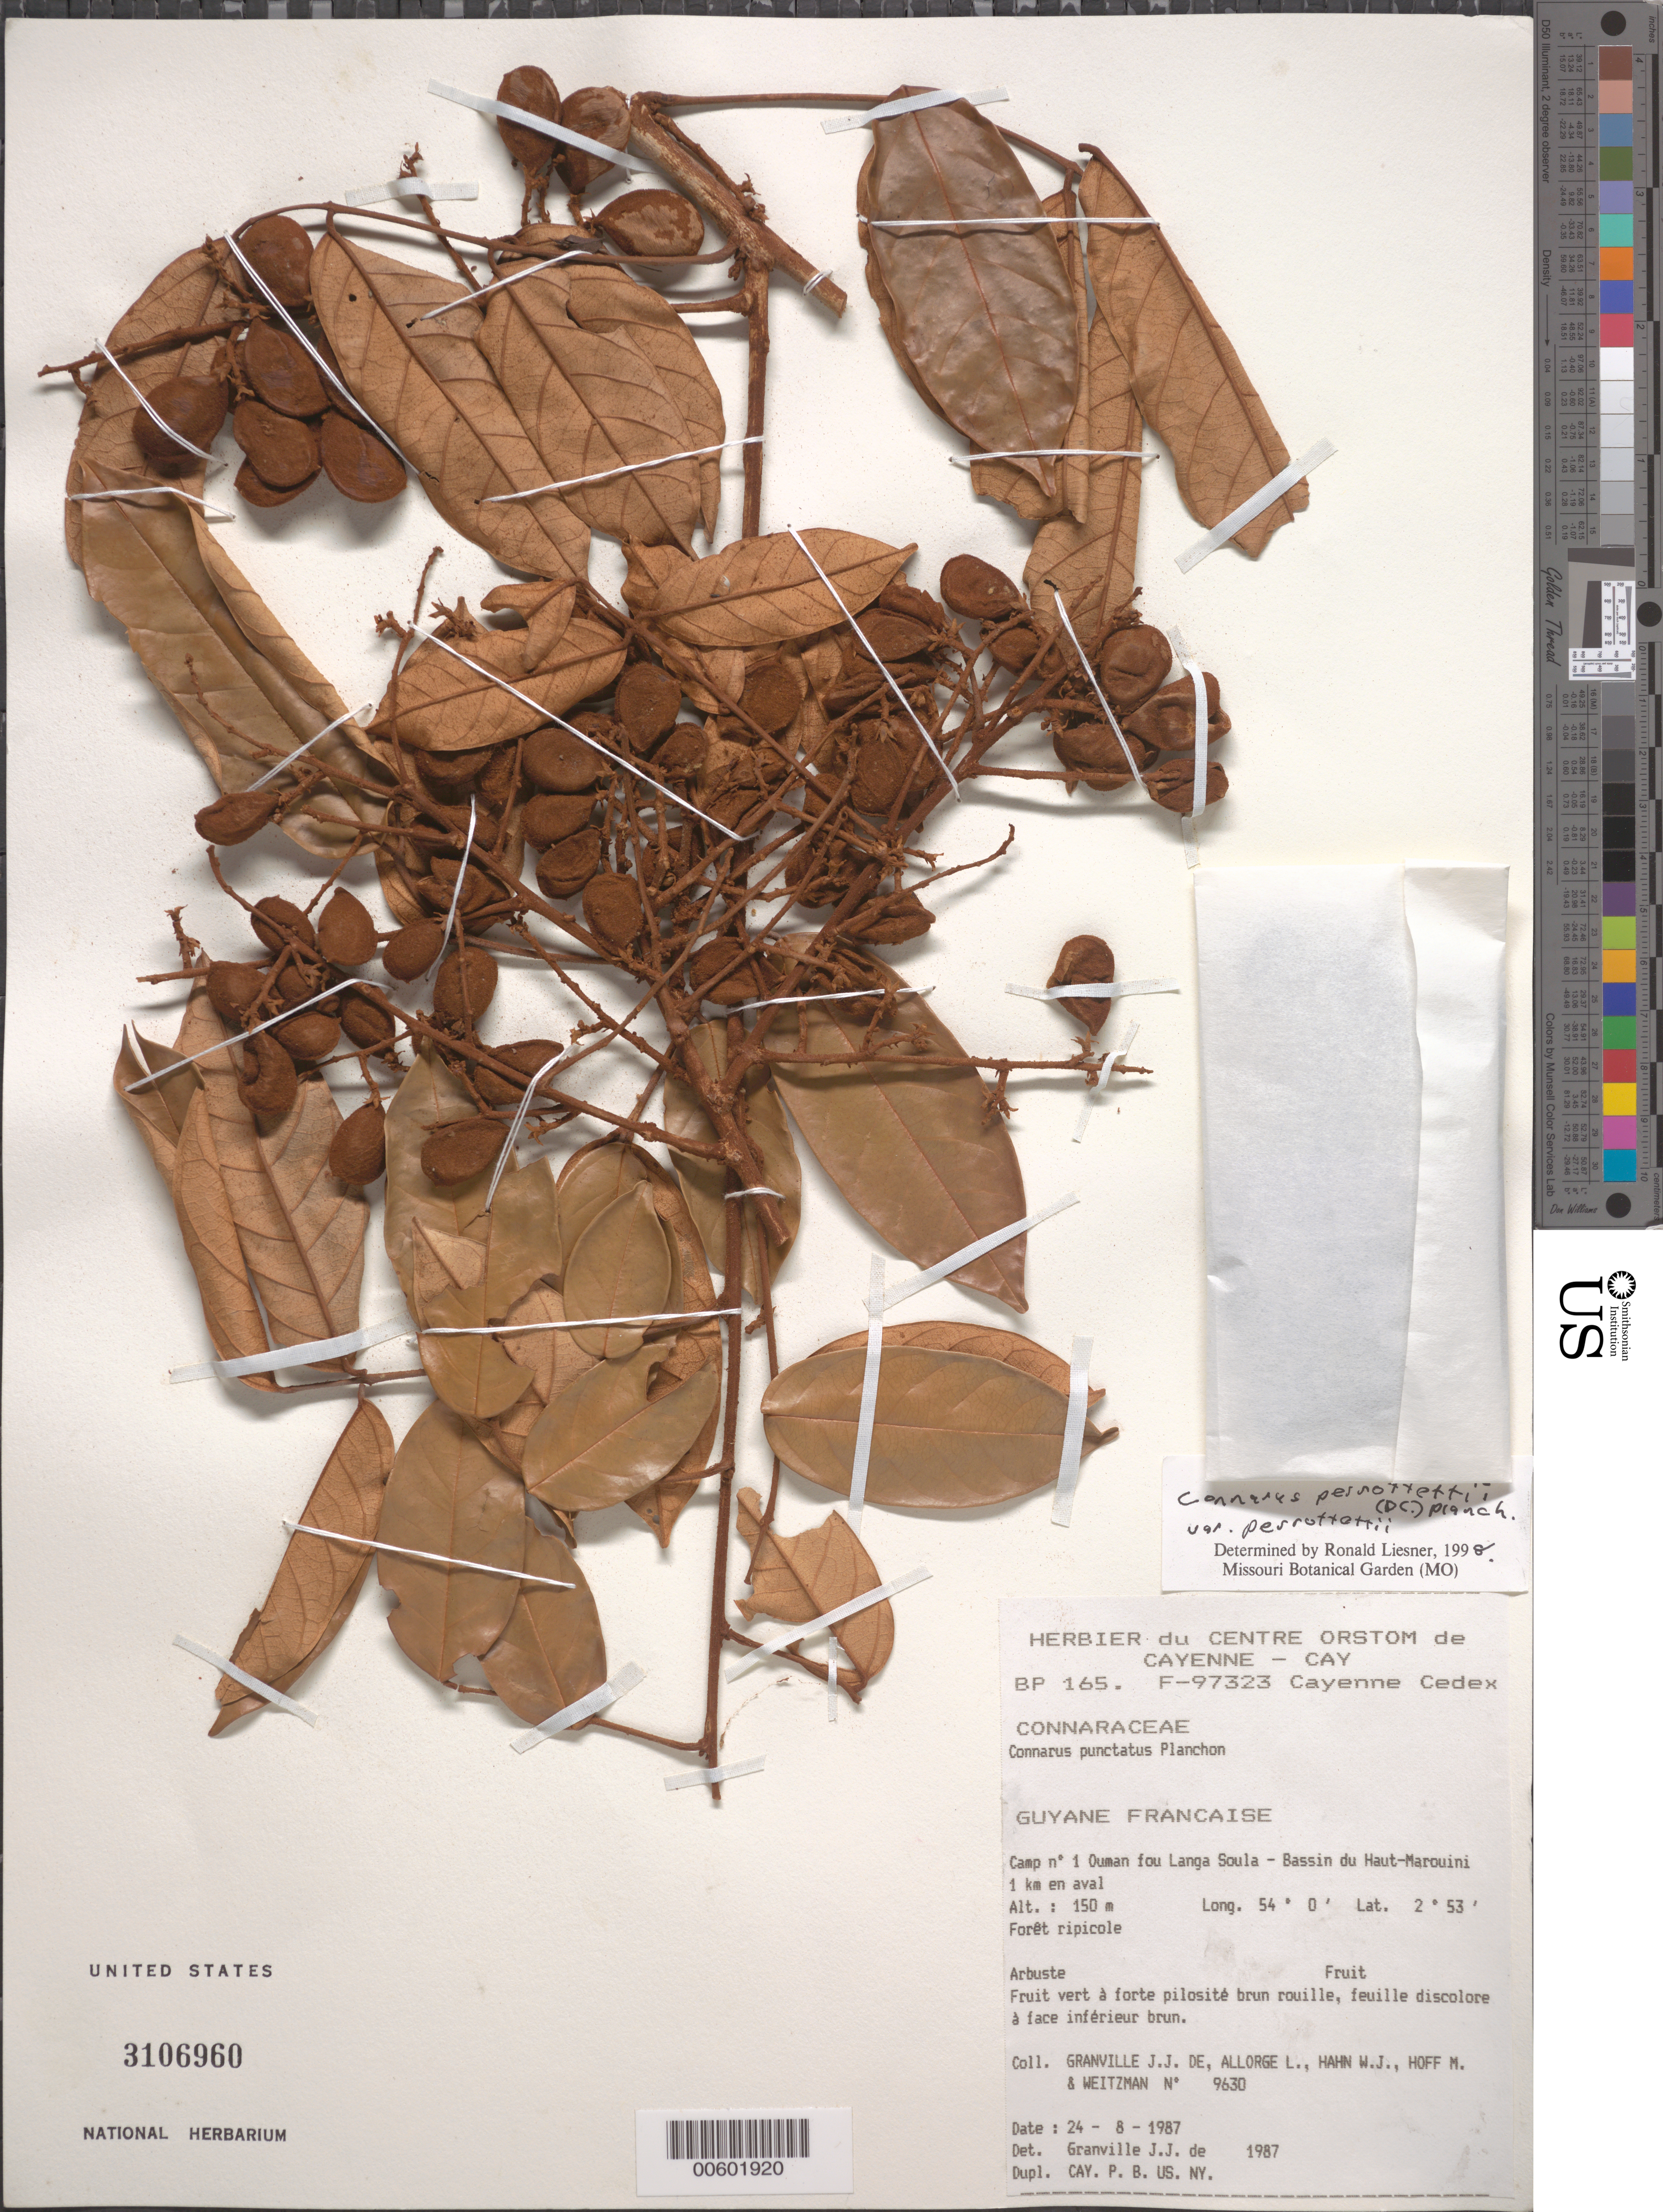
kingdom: Plantae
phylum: Tracheophyta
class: Magnoliopsida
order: Oxalidales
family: Connaraceae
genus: Connarus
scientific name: Connarus perrottetii var. perrottetii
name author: (DC.) Planch.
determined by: Liesner, R. L.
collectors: J.-J. de Granville, L. Allorge, W. J. Hahn, M. Hoff & A. L. Weitzman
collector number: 9630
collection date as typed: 24-Aug-87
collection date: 1987-08-24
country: French Guiana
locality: Ouman fou Langa Soula, Camp #1, Bassin du Haut-Marouini, 1 km en aval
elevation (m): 150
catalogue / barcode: US 3106960